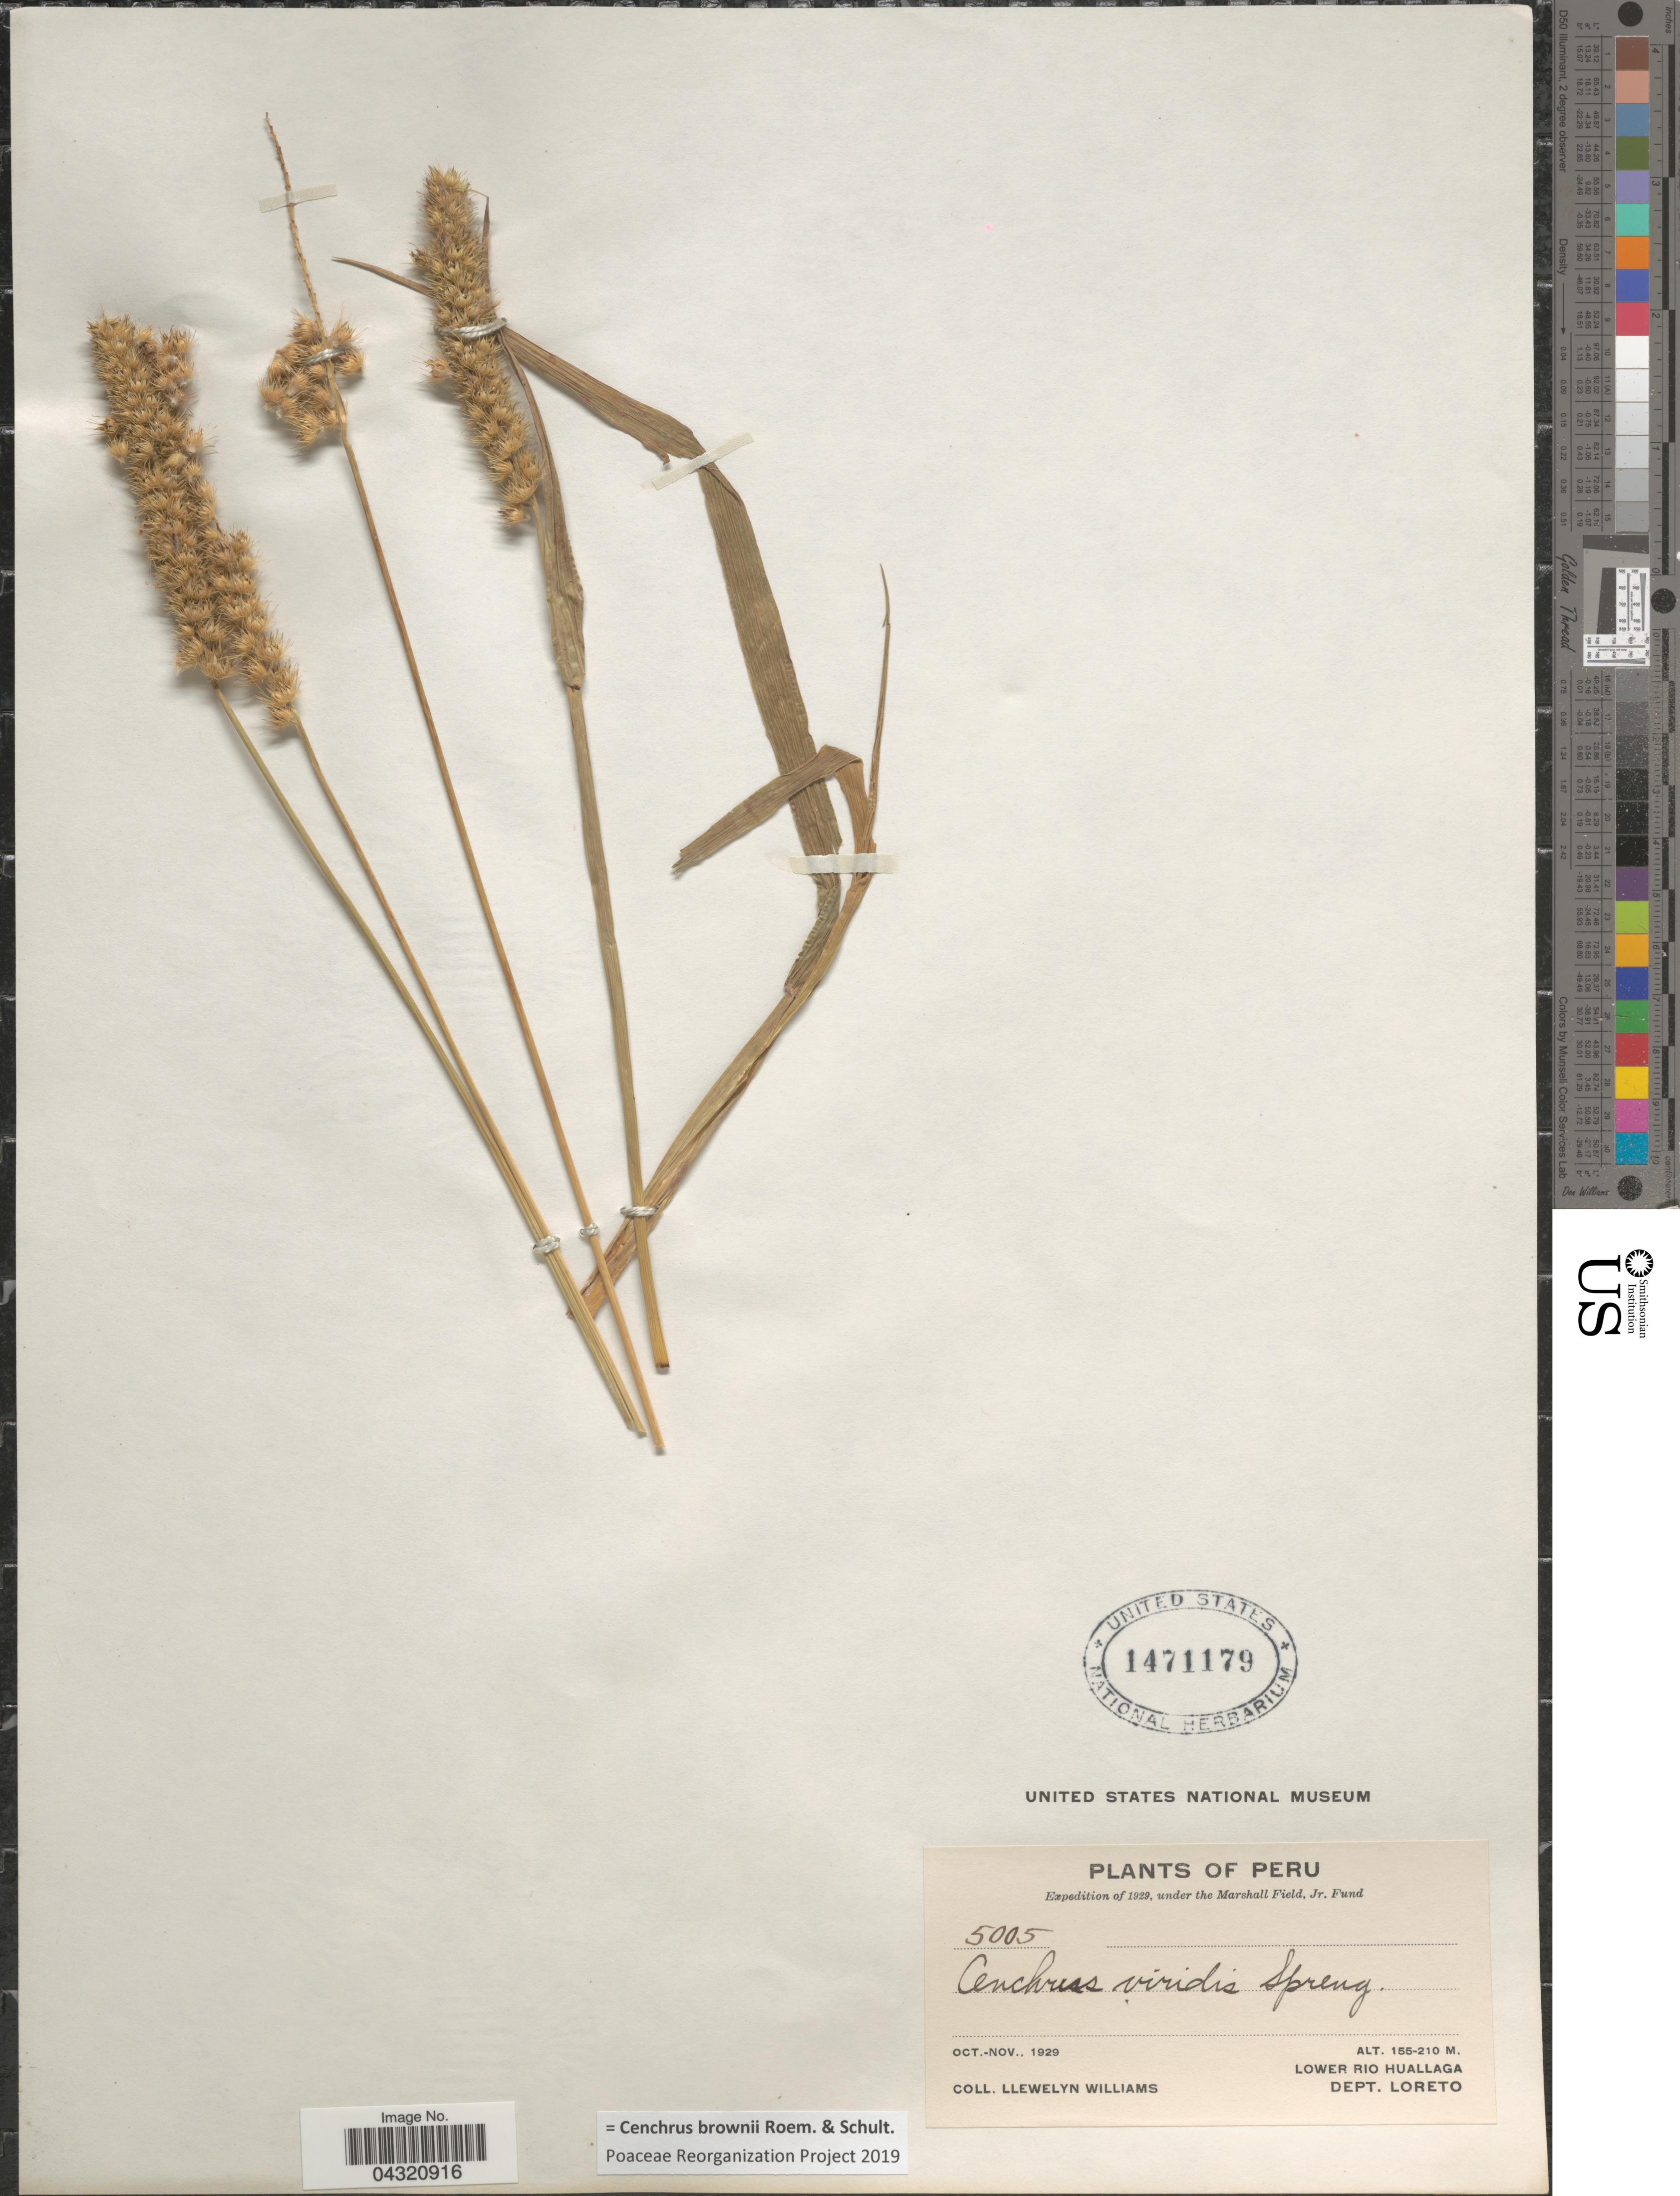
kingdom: Plantae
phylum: Tracheophyta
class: Liliopsida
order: Poales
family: Poaceae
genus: Cenchrus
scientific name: Cenchrus brownii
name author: Roem. & Schult.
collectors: Ll. Williams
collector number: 5005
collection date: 1929-10/1929-11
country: Peru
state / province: Loreto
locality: Expedition of 1929. Lower Rio Huallaga. Dept. Loreto.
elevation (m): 155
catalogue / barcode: US 1471179